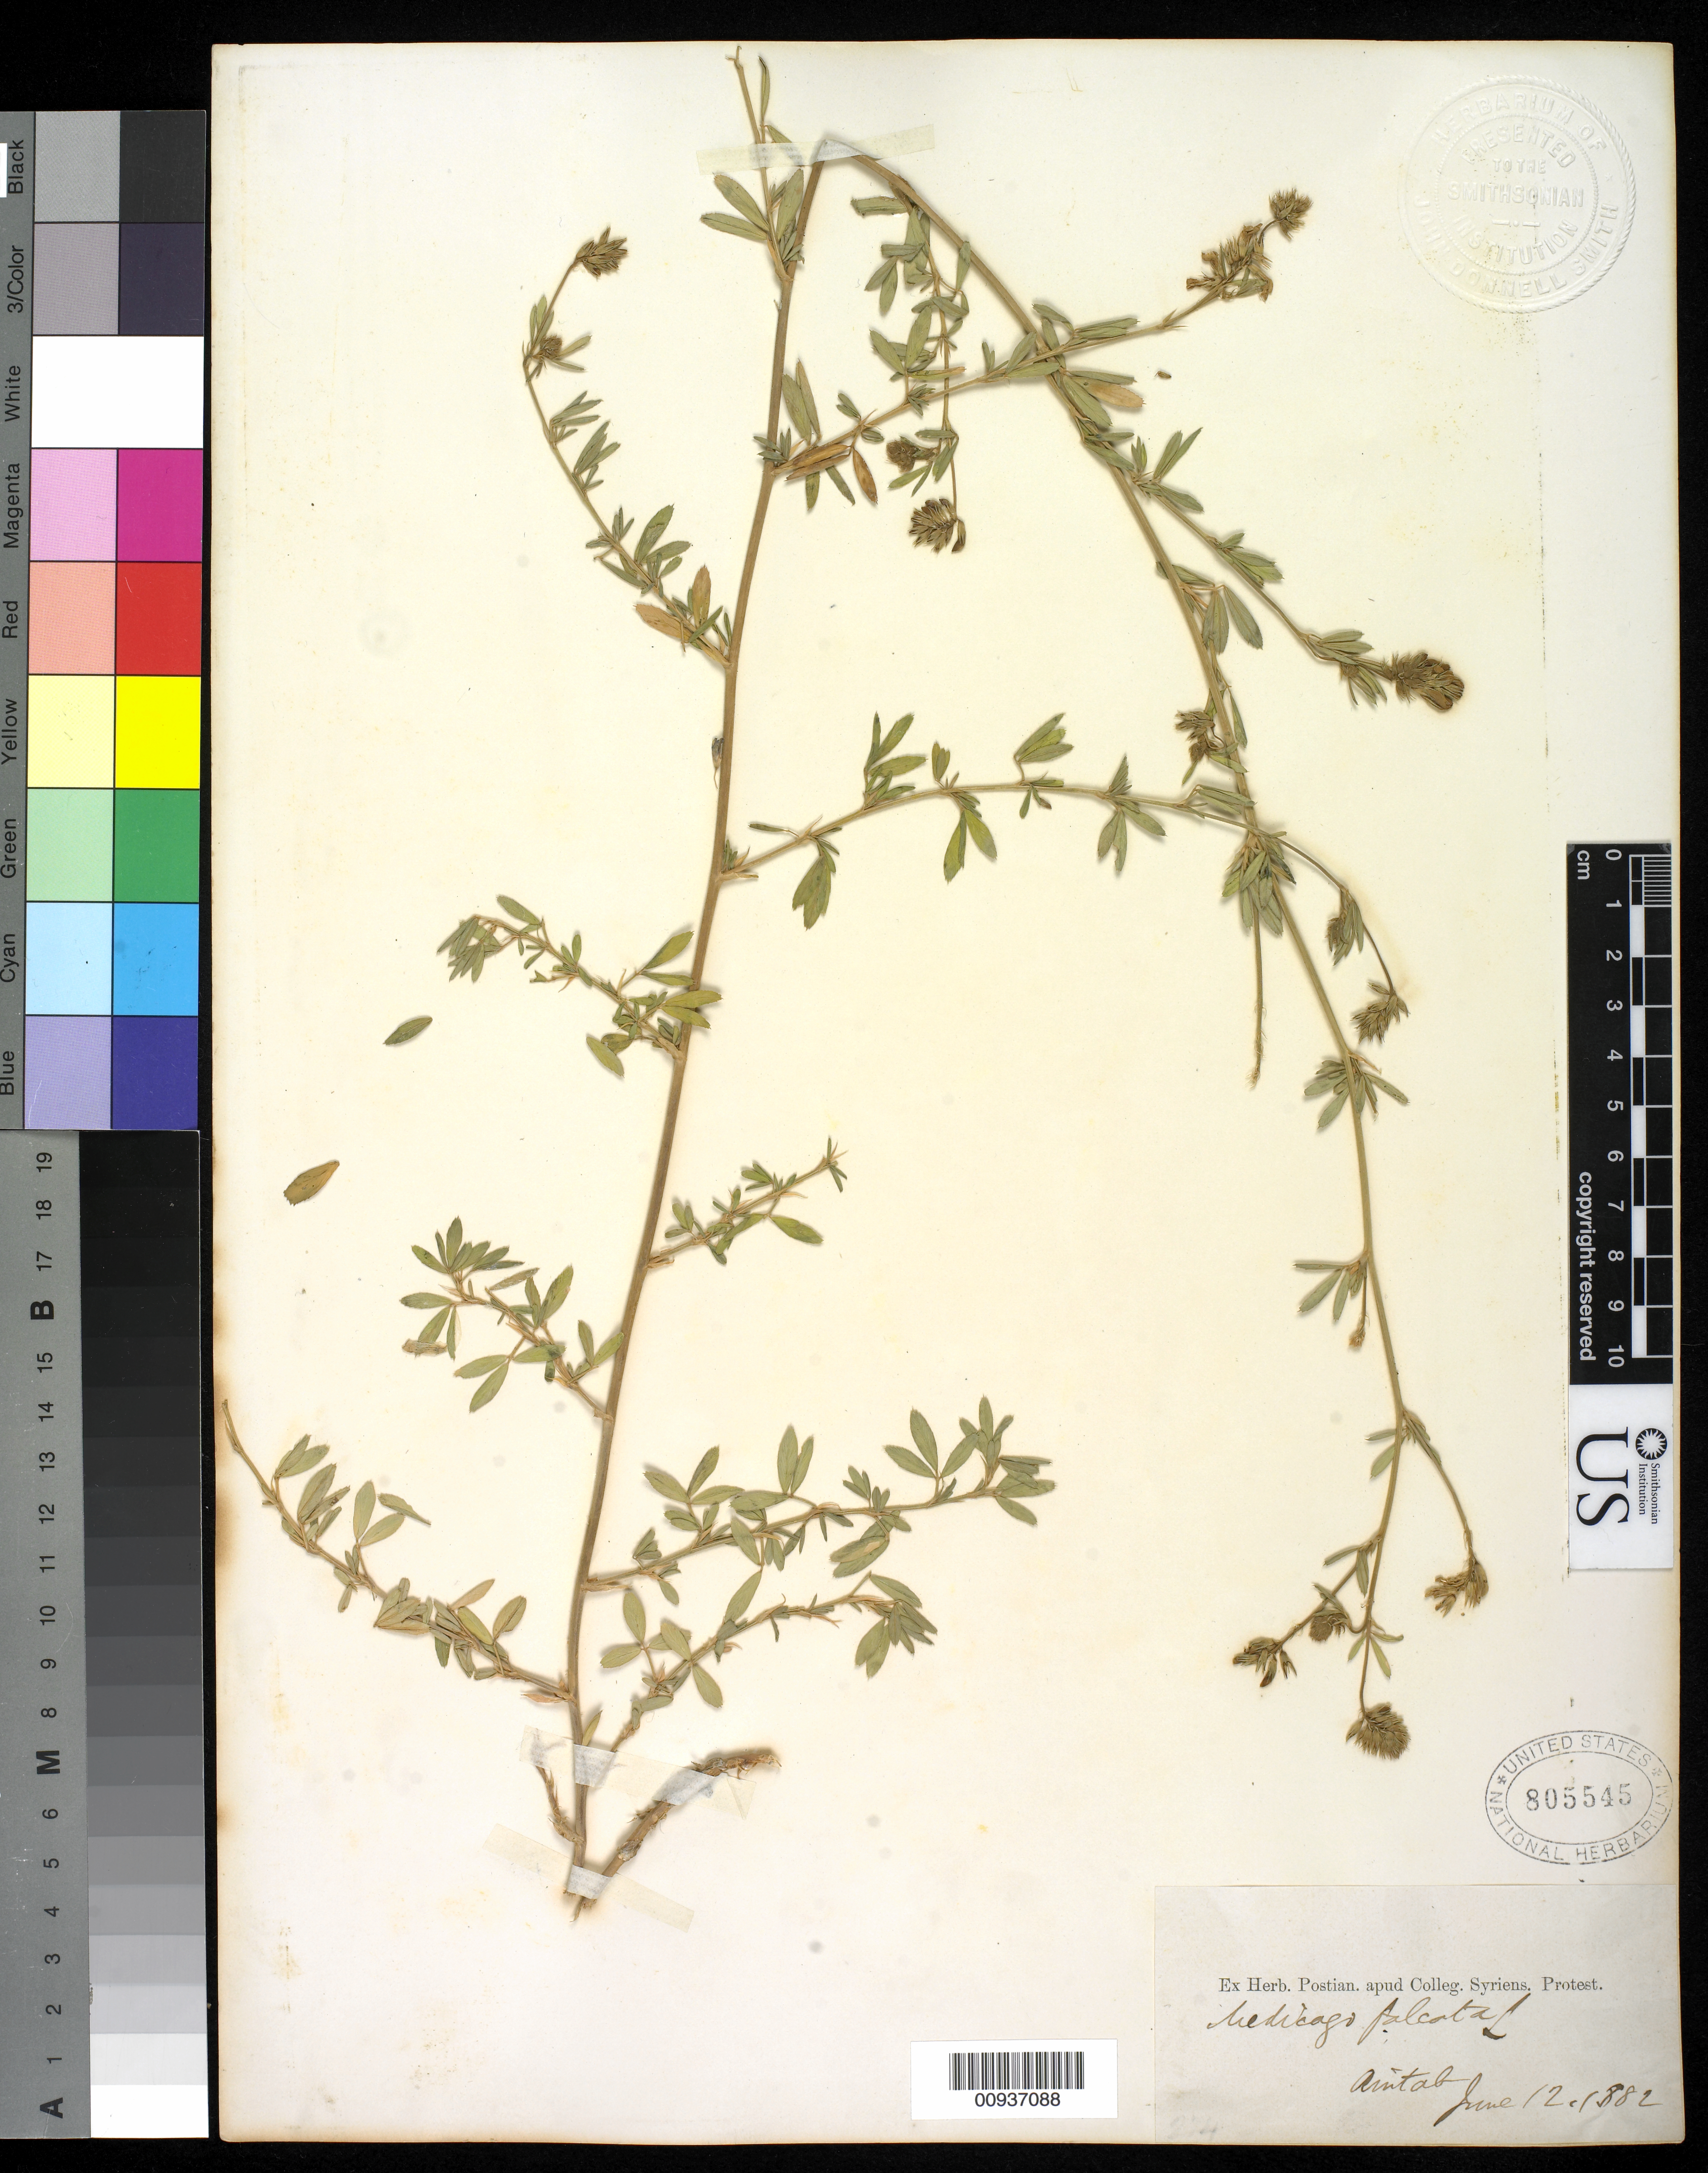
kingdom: Plantae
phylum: Tracheophyta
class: Magnoliopsida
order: Fabales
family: Fabaceae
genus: Medicago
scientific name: Medicago sativa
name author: L.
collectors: -. Postian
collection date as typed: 12 Jun 1882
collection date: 1882-06-12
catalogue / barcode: US 805545